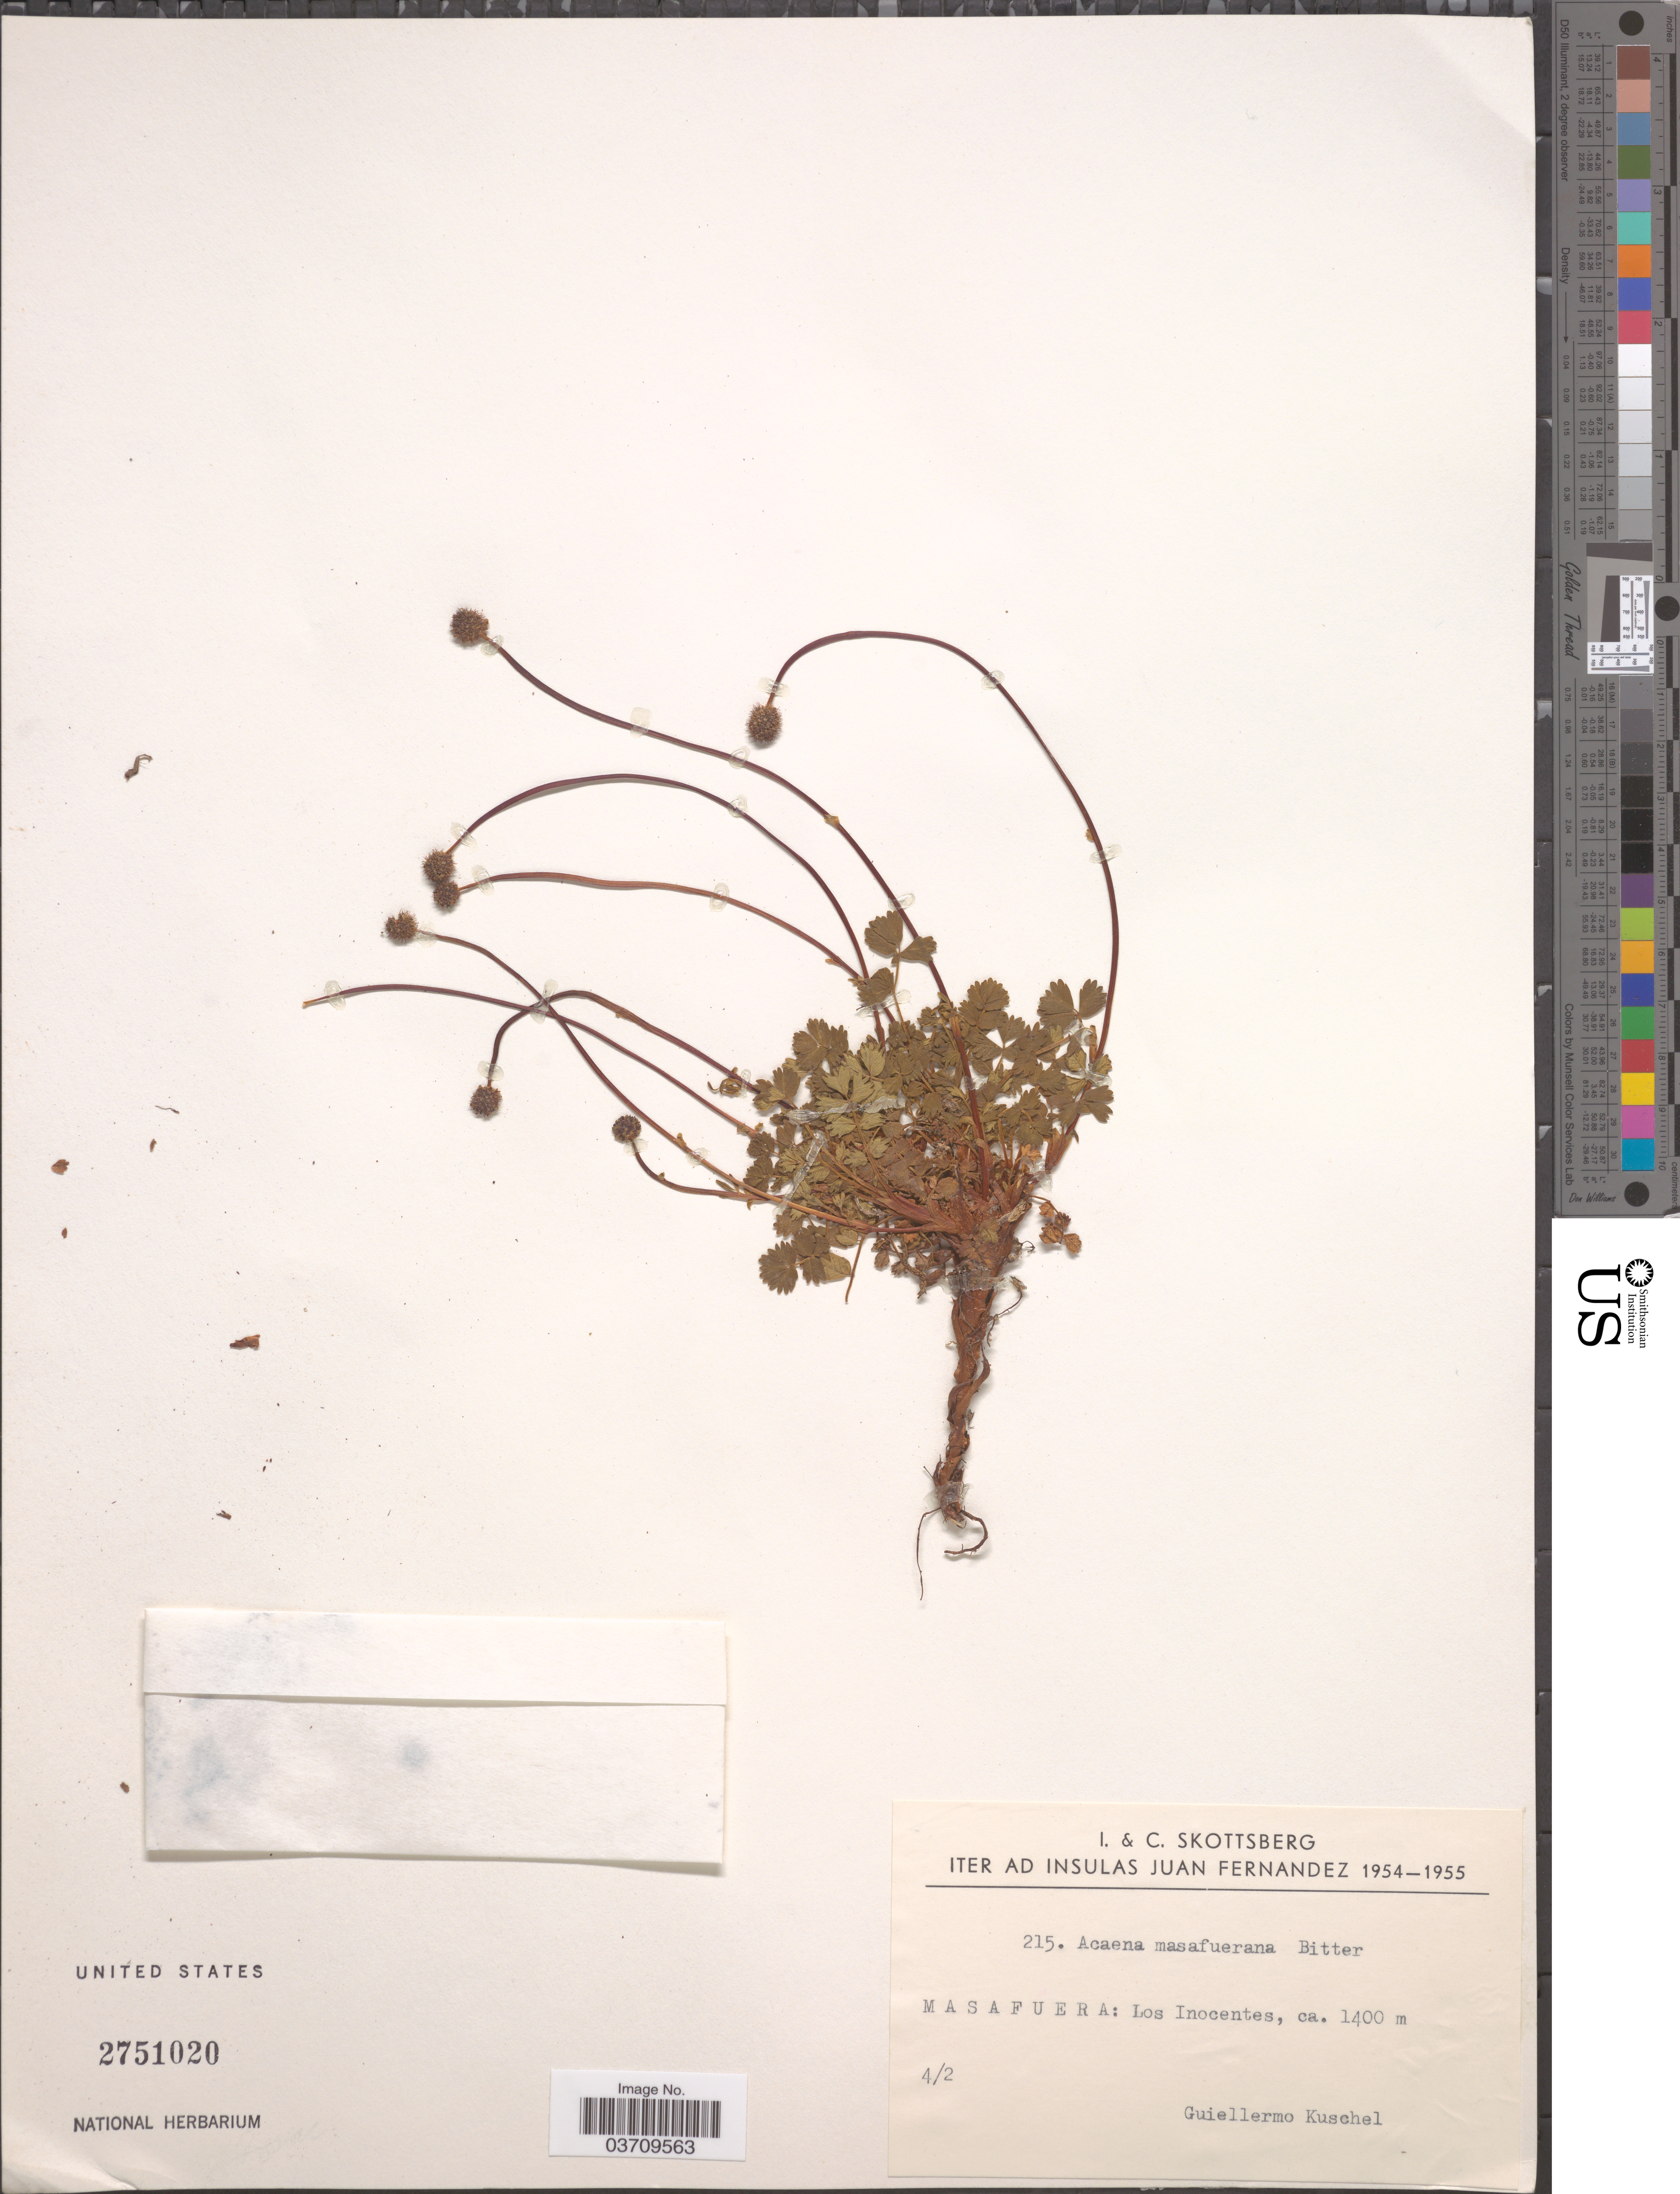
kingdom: Plantae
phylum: Tracheophyta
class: Magnoliopsida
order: Rosales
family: Rosaceae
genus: Acaena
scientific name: Acaena masafuerana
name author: Bitter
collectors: G. Kuschel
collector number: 215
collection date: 1954-02-04/1955-02-04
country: Chile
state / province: Valparaíso (V)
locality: Iter ad Insulas Juan Fernandez. Masafuera: Los Inocentes.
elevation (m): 1400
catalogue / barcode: US 2751020